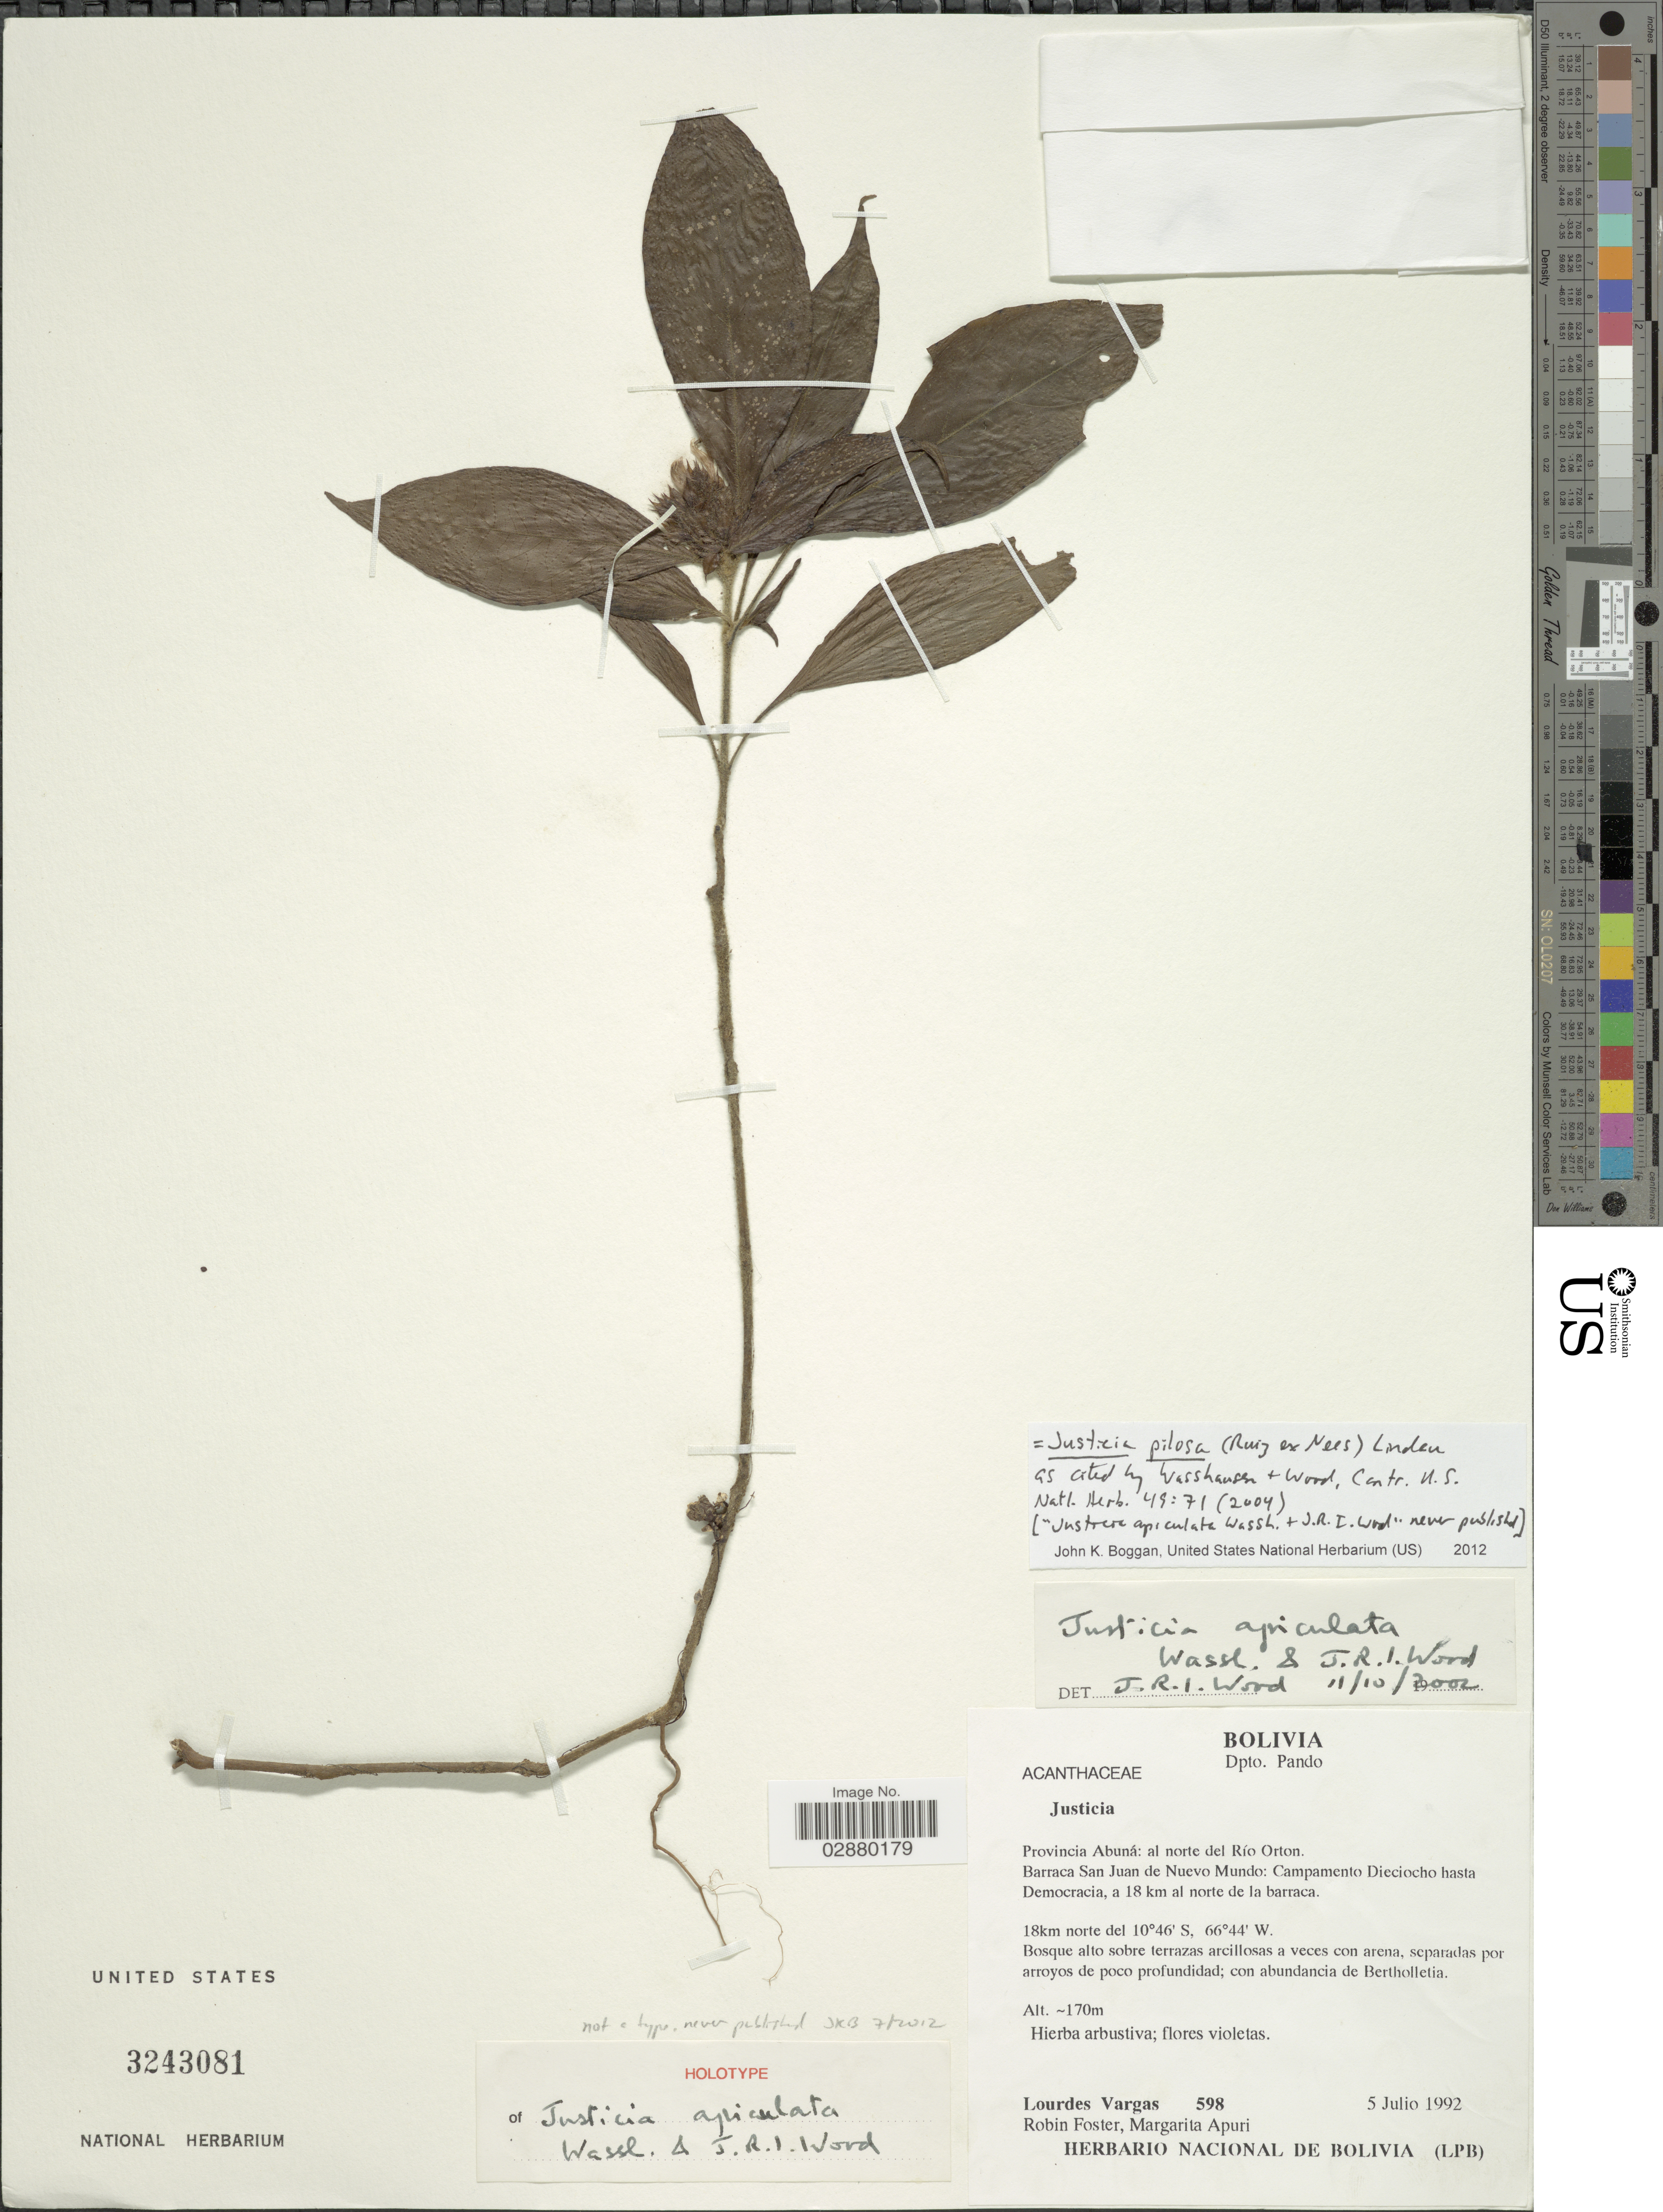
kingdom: Plantae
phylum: Tracheophyta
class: Magnoliopsida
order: Lamiales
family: Acanthaceae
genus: Justicia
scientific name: Justicia pilosa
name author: (Ruiz ex Nees) Lindau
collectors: L. Vargas, R. B. Foster & M. Apuri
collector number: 598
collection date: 1992-07-05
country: Bolivia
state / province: Pando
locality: Dpto. Pando, Provincia Abuná: al norte del Río Orton. Barraca San Juan de Nuevo Mundo: Campamento Dieciocho hasta Democracia, a 18 km al norte de la barraca.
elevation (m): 170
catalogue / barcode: US 3243081